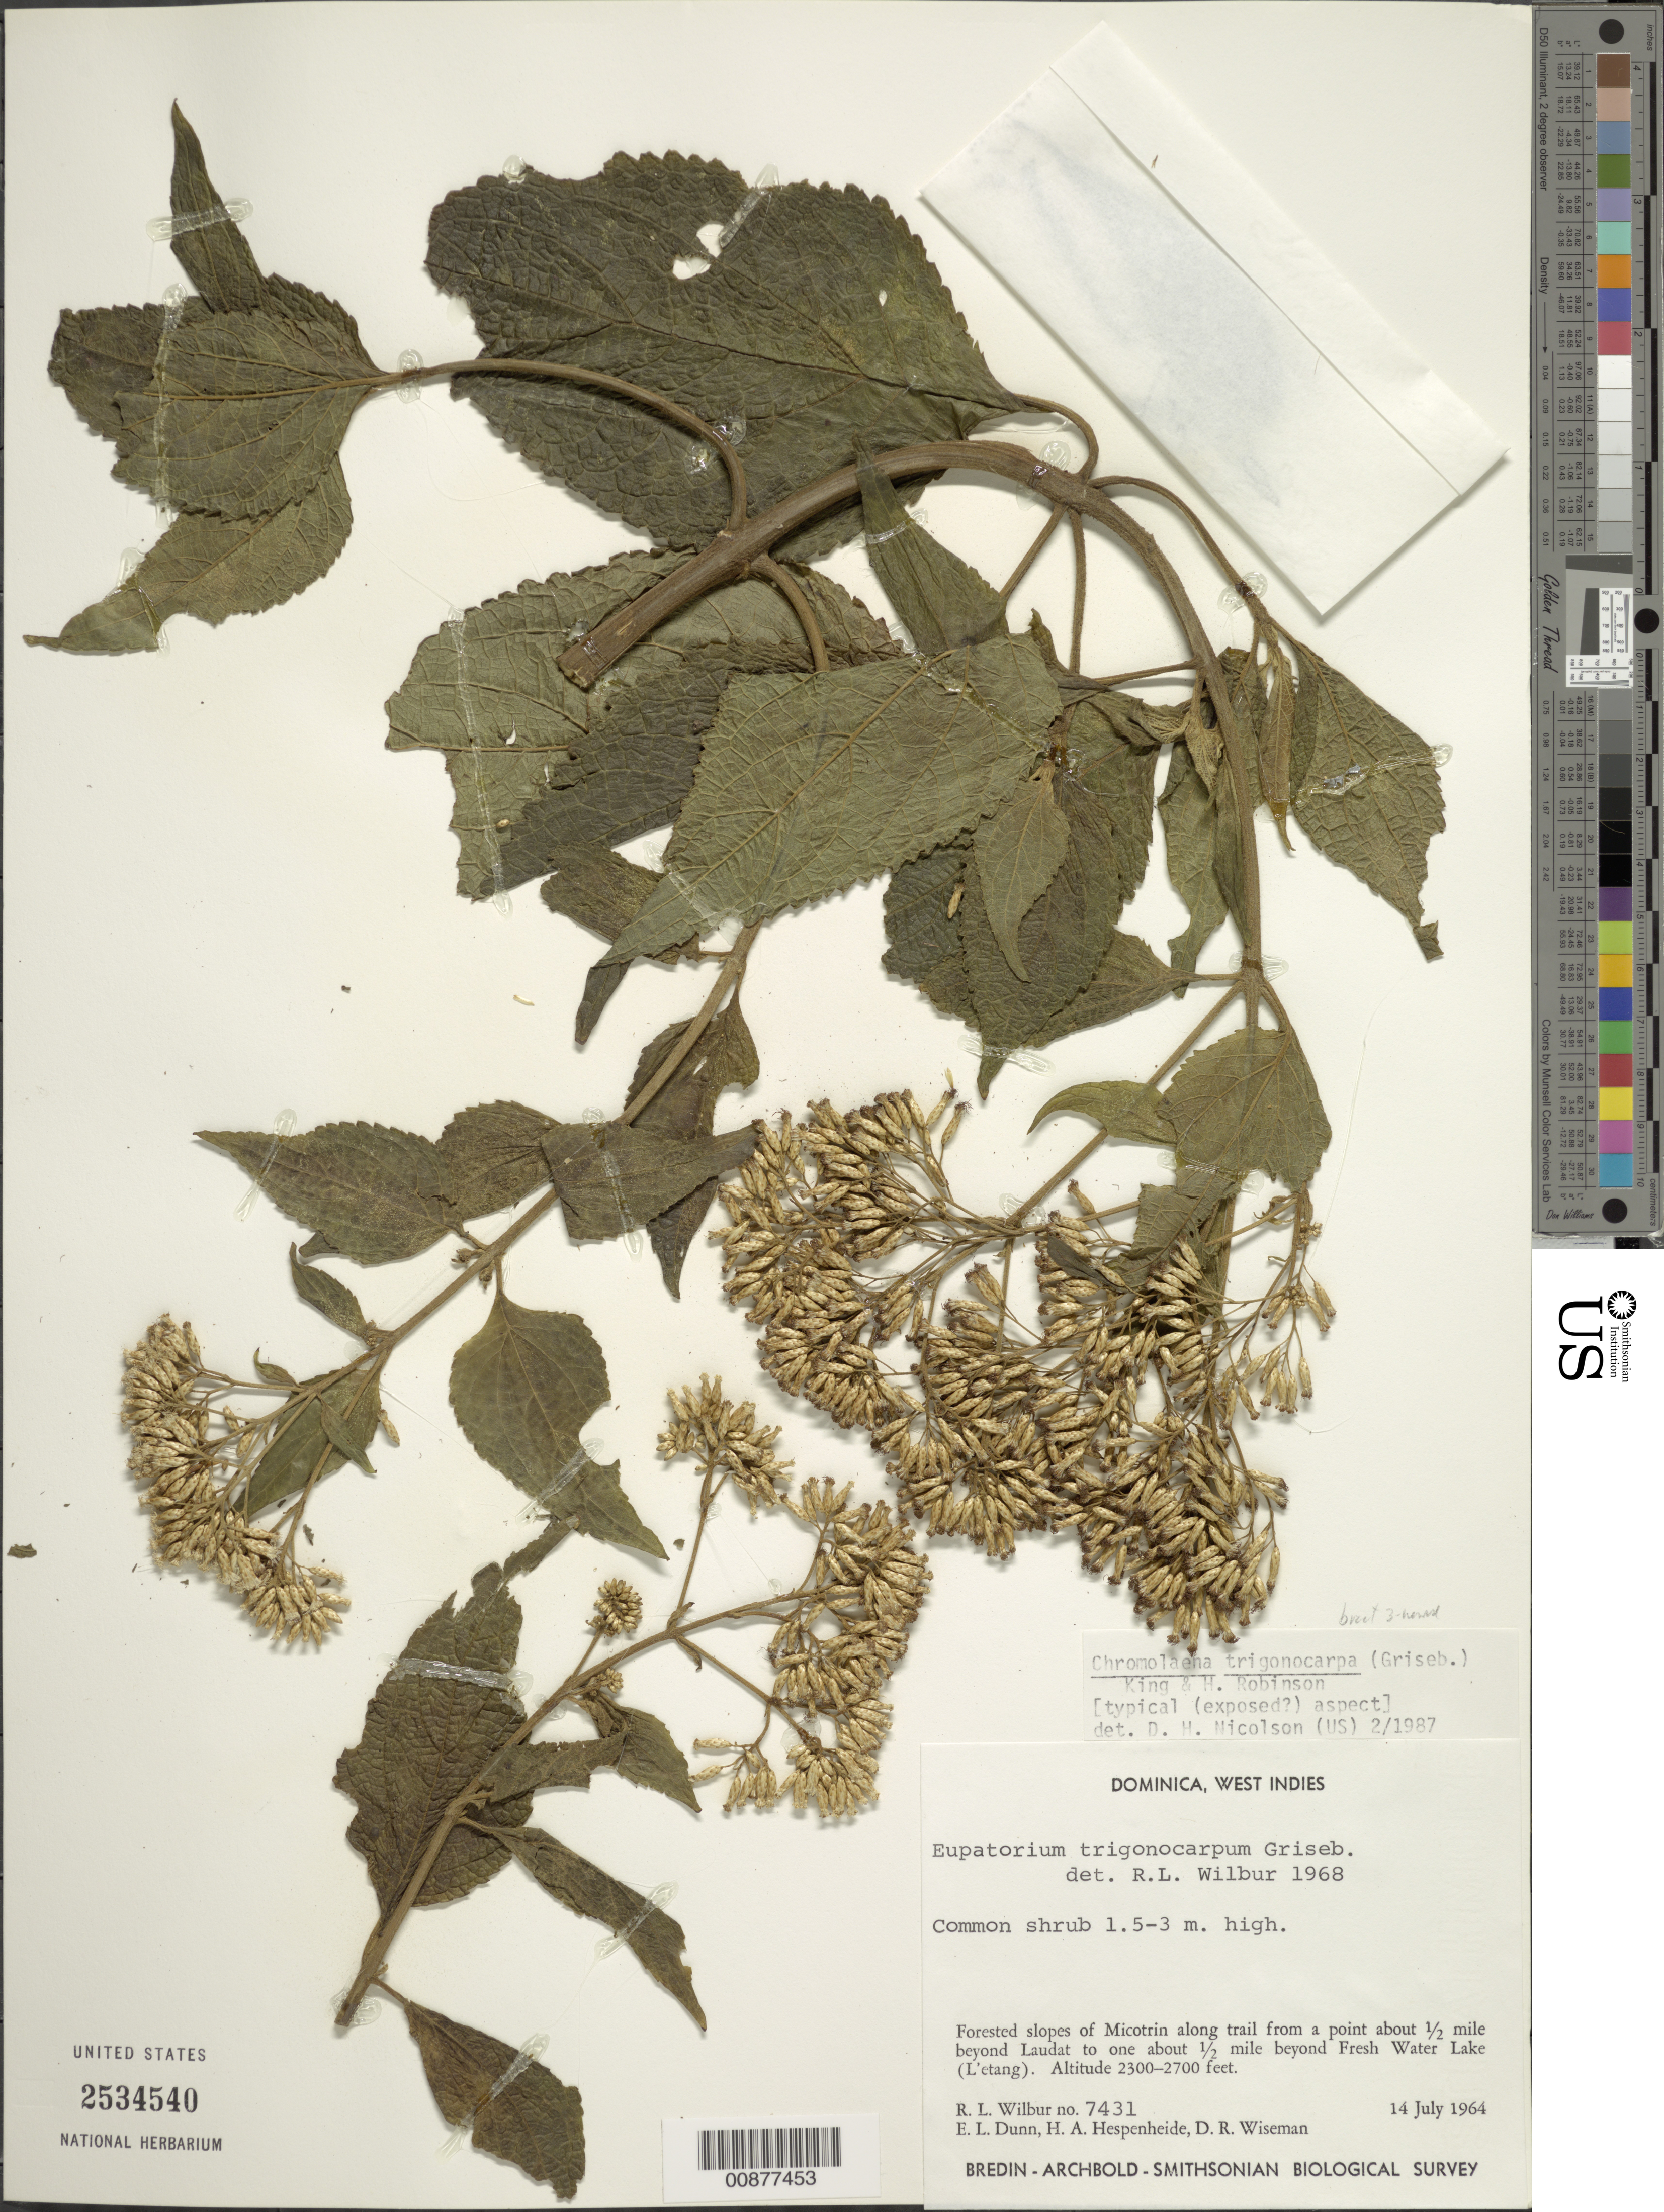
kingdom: Plantae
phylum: Tracheophyta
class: Magnoliopsida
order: Asterales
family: Asteraceae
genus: Chromolaena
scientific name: Chromolaena trigonocarpa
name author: (Griseb.) R.M. King & H. Rob.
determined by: Nicolson, Dan H.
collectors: R. L. Wilbur, E. Dunn, H. A. Hespenheide & D. R. Wiseman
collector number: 7431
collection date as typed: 14 Jul 1964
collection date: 1964-07-14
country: Dominica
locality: Slopes of Micotrin along trail from a point about 0.5 mi. beyond Laudat to one abot 0.5 mi. beyond Fresh Water Lake (L'etang)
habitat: Forested slopes of micotrin, along trail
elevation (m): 701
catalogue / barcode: US 2534540